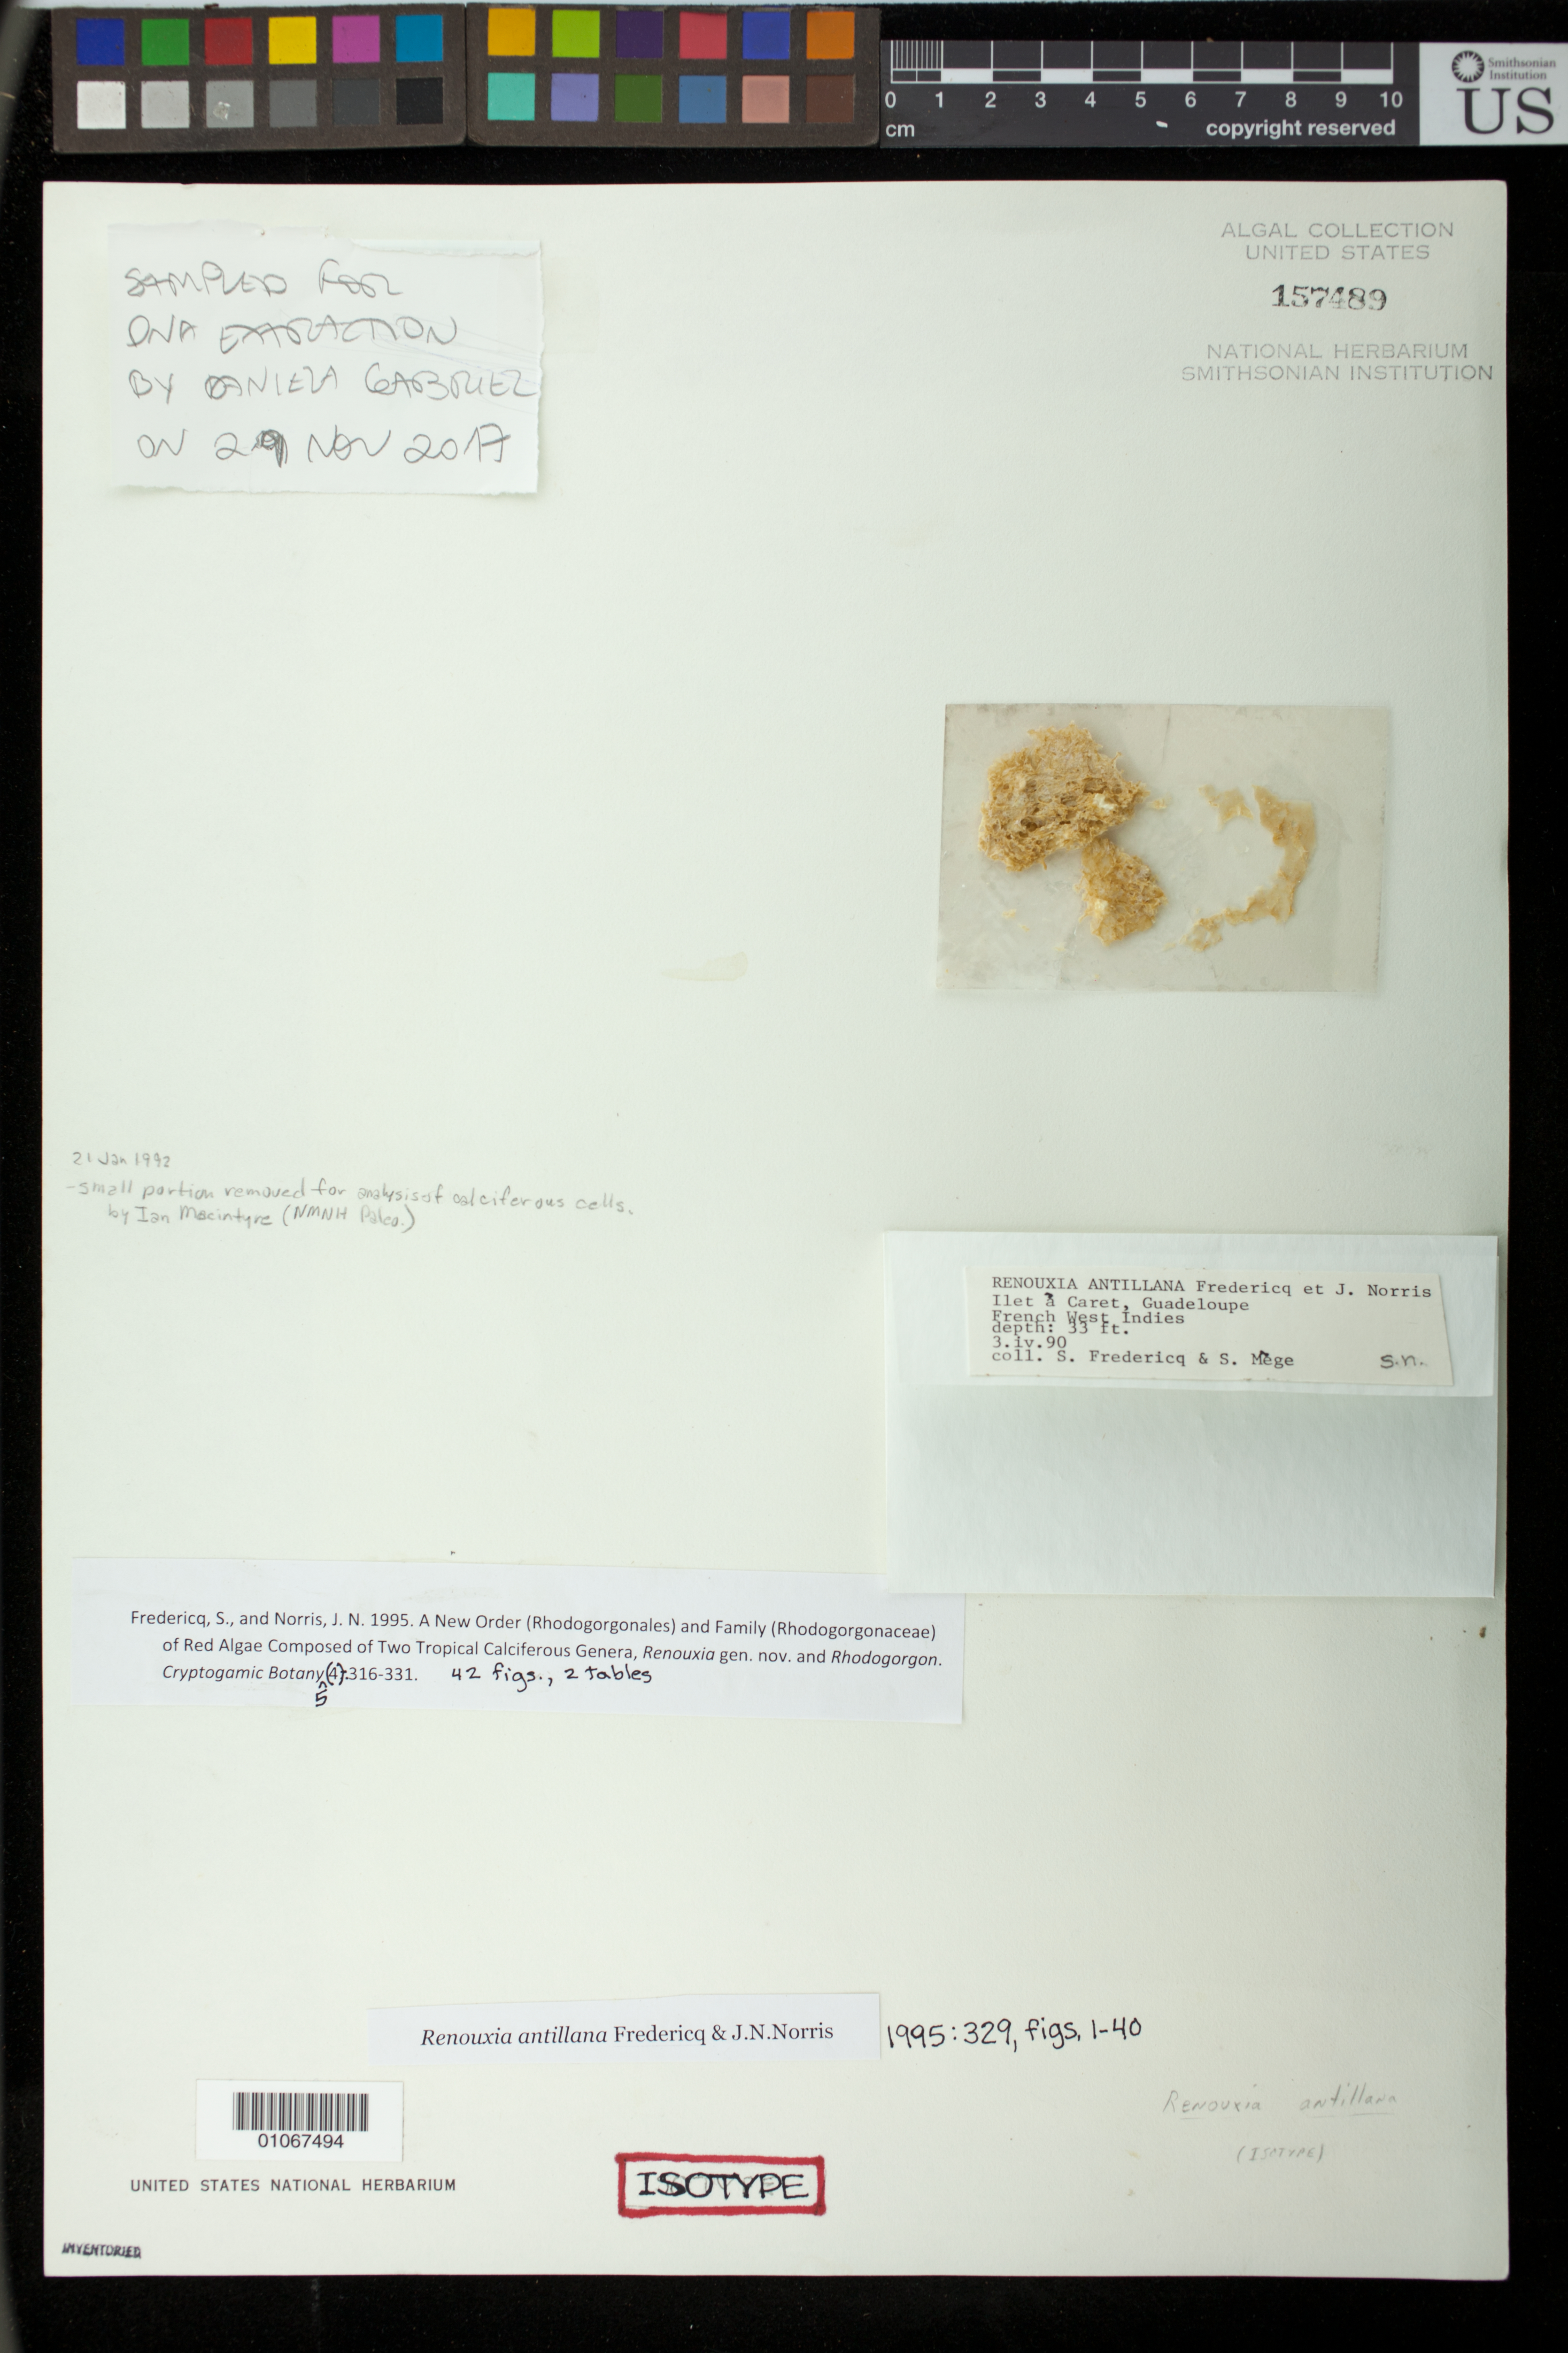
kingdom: Plantae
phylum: Rhodophyta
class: Florideophyceae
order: Rhodogorgonales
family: Rhodogorgonaceae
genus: Renouxia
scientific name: Renouxia antillana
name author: Fredericq & J.N. Norris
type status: Isotype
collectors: S. Fredericq & S. Mege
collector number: JN-17735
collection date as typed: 03 Apr 1990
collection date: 1990-04-03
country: Guadeloupe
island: Ilet a Caret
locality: Grand Cul de Sac Marin (between Grande Terre and Basse Terre)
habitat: Patch reefs. Depth: 36 ft.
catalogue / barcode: US 157489